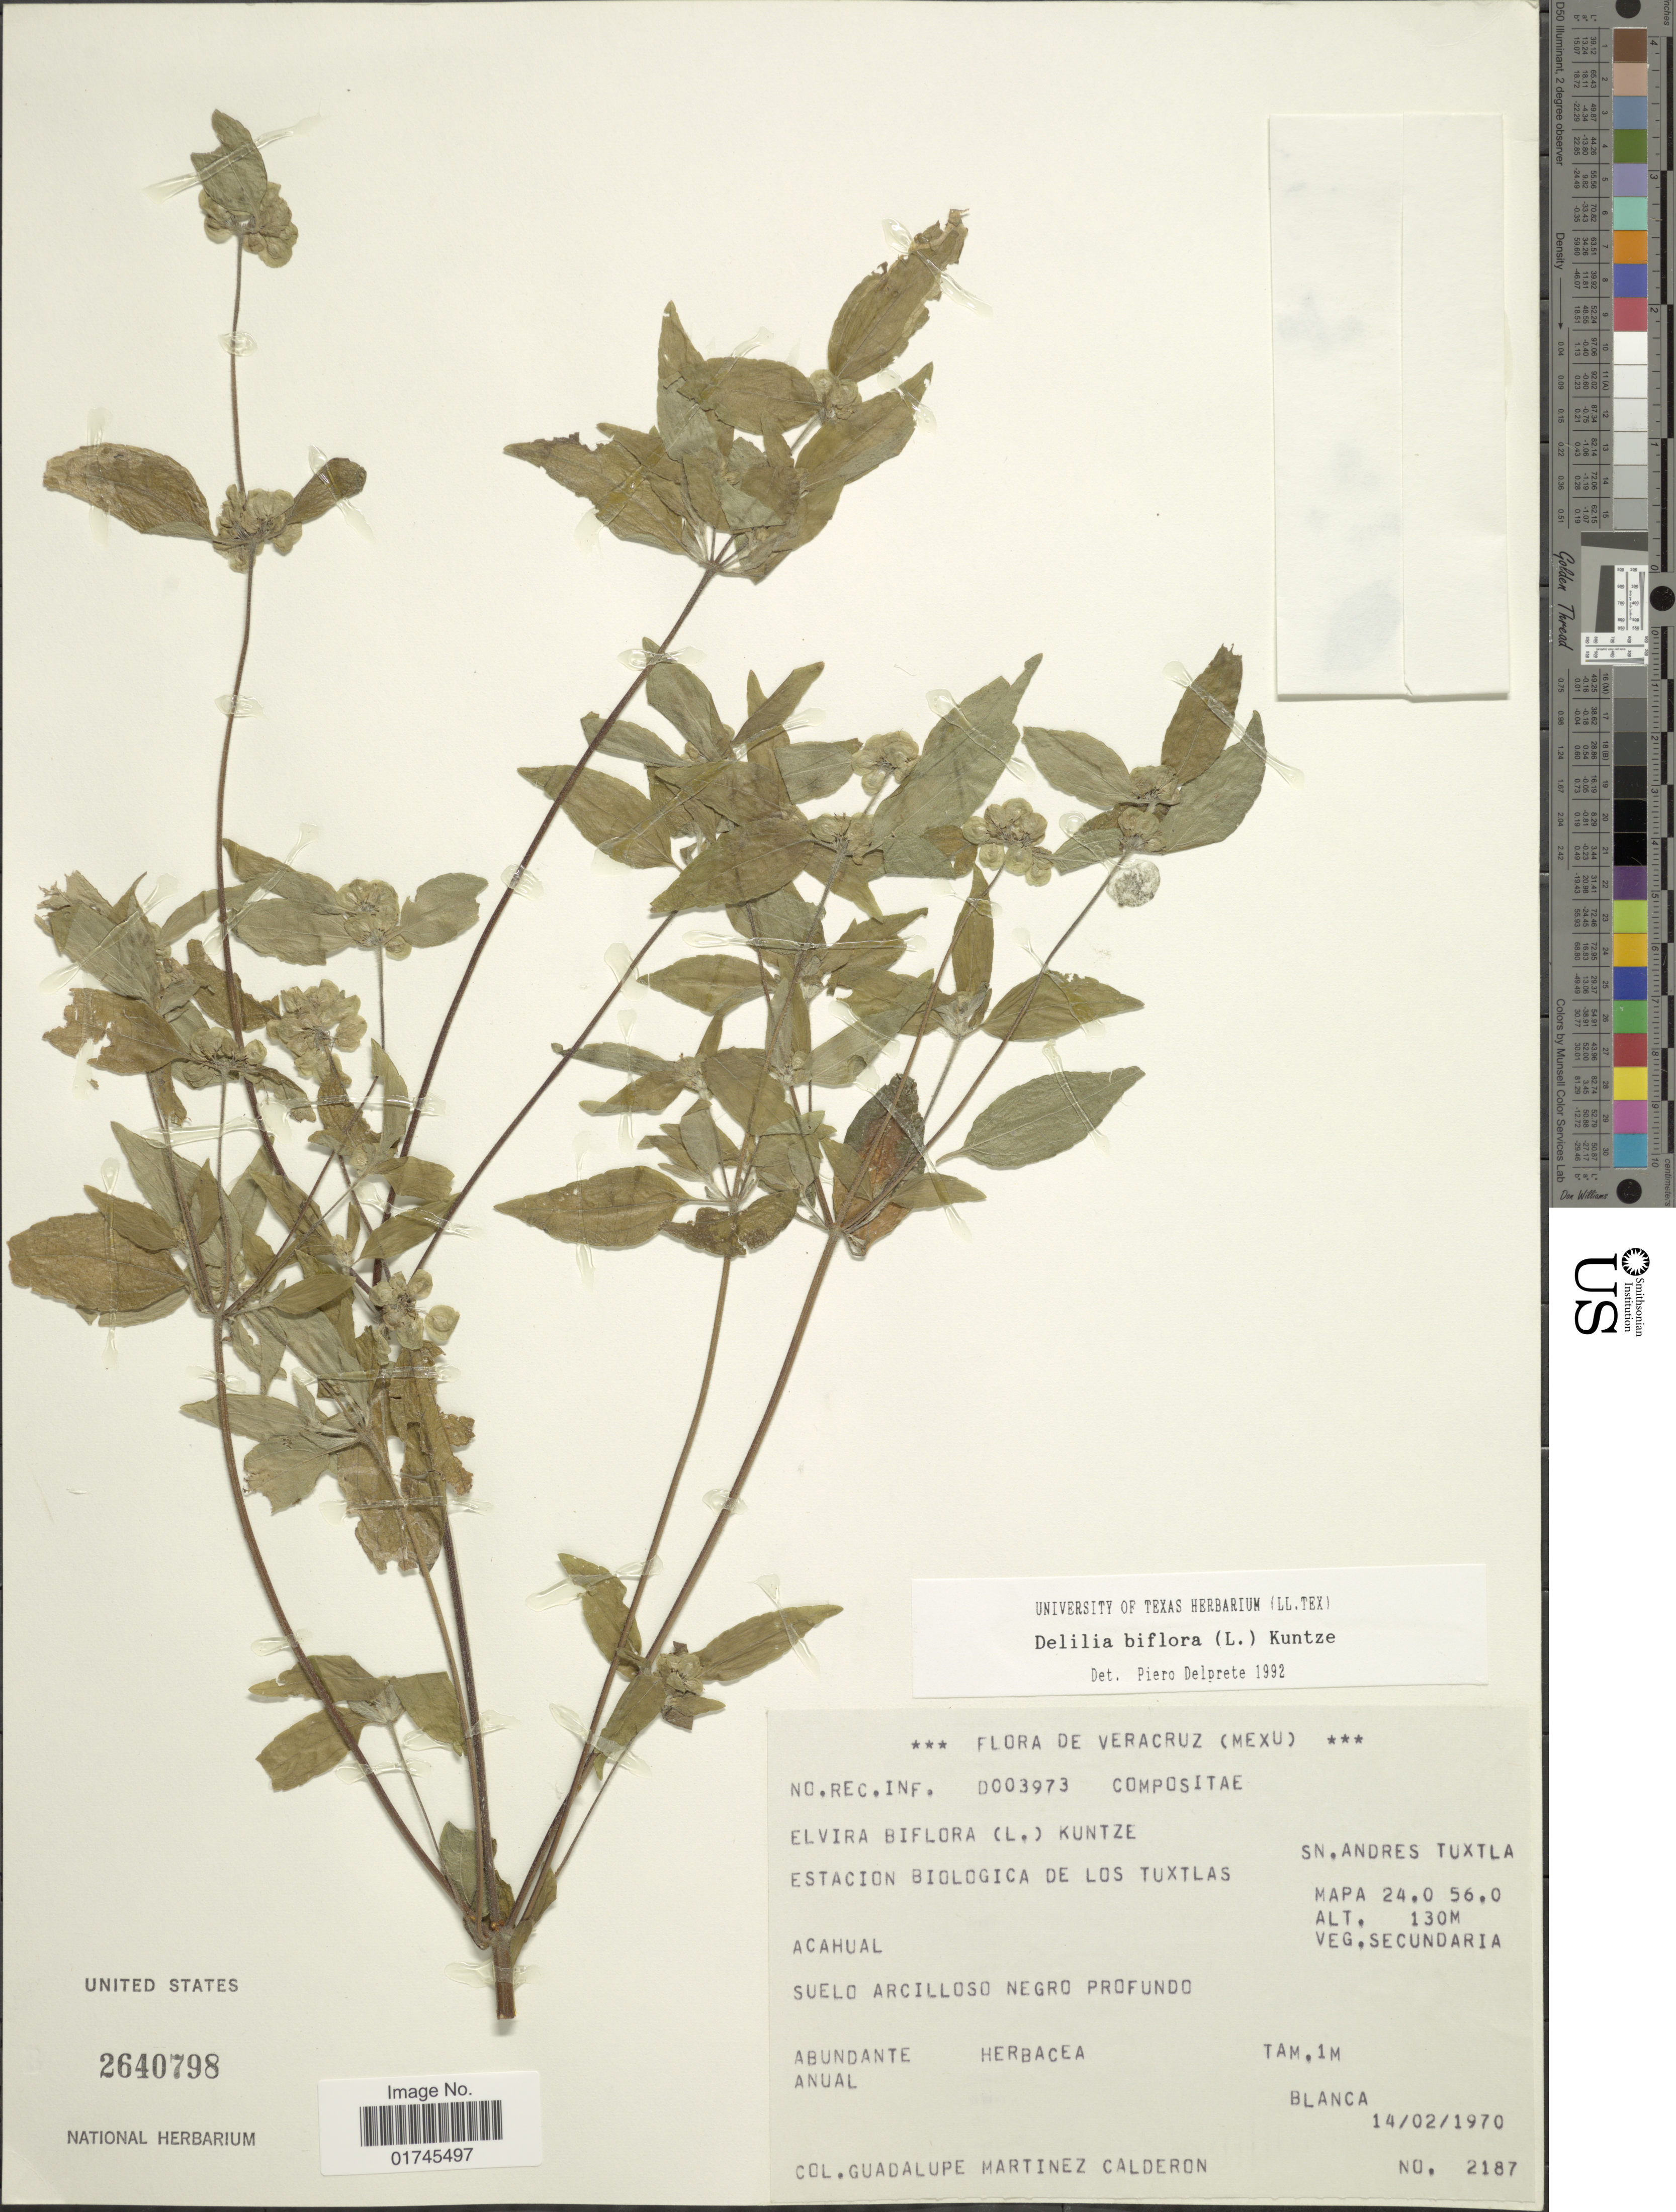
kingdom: Plantae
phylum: Tracheophyta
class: Magnoliopsida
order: Asterales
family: Asteraceae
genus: Delilia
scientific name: Delilia biflora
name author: (L.) Kuntze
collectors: G. Martinez C.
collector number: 2187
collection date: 1970-02-14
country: Mexico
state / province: Veracruz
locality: Veracruz, Estacion Biologica de Los Tuxtlas, Sn Andres Tuxtla, Acahual, Suelo Arcillos Negro Profundo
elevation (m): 130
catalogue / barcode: US 2640798